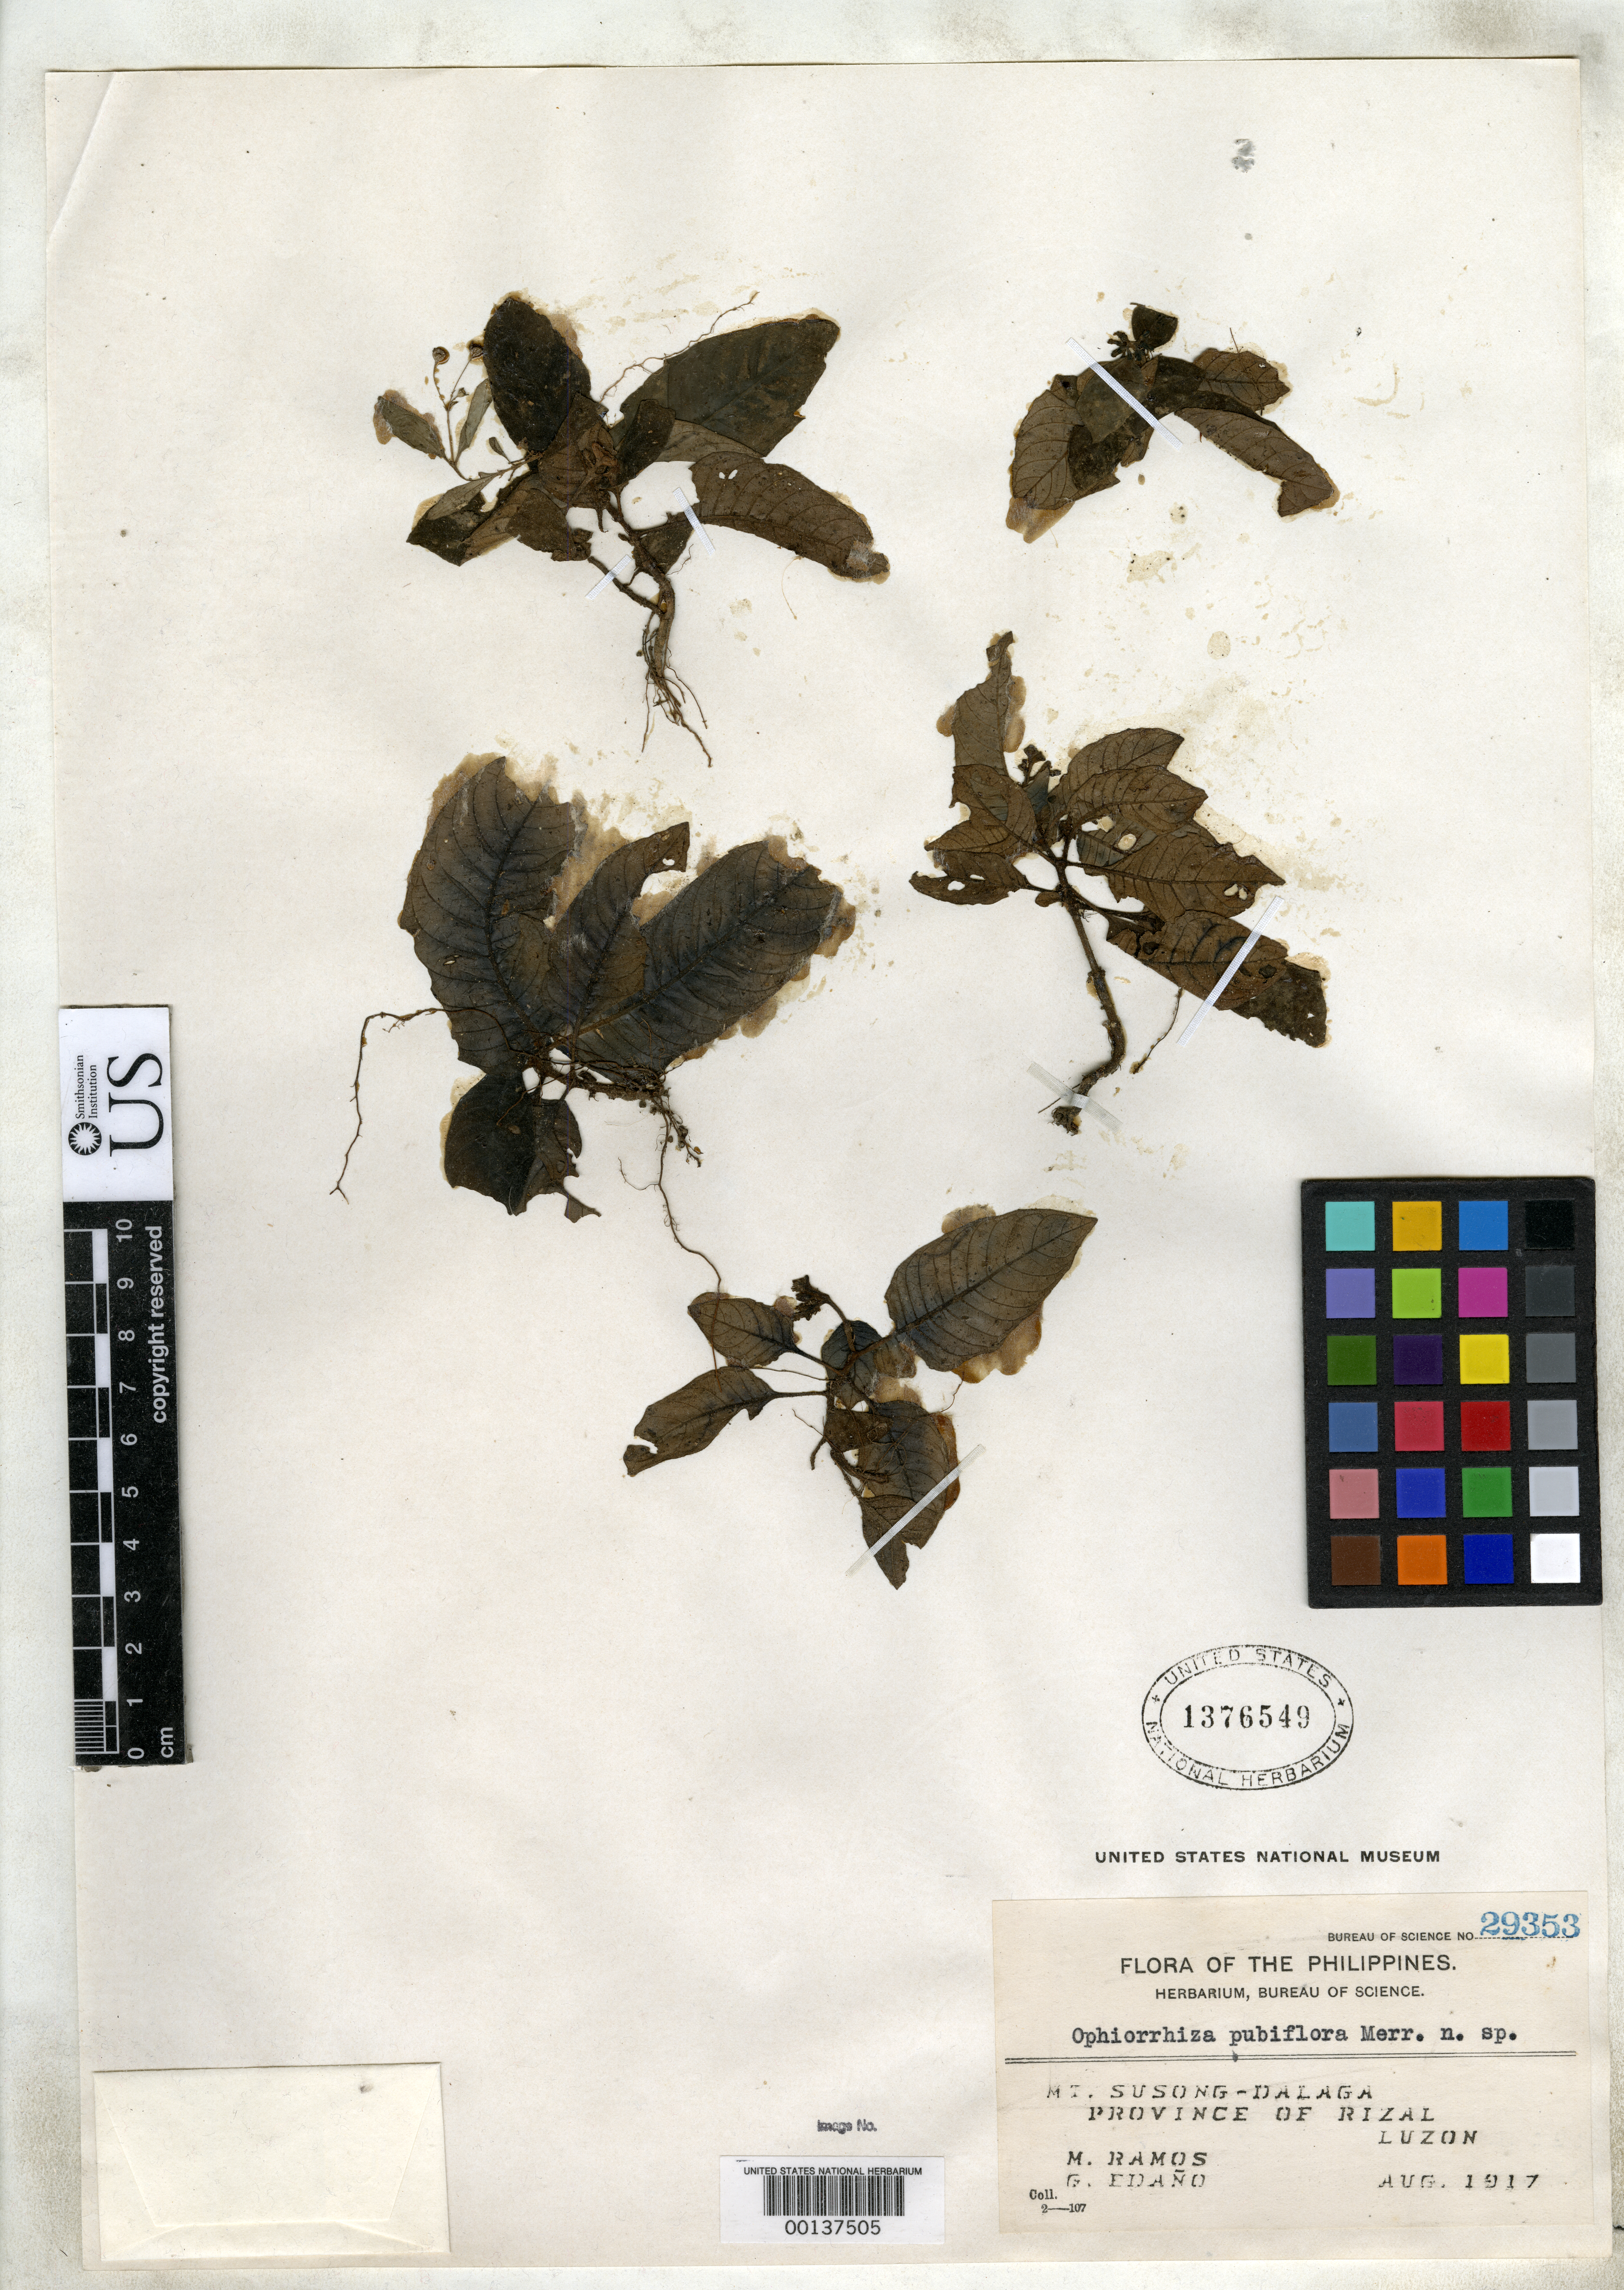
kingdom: Plantae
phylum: Tracheophyta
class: Magnoliopsida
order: Gentianales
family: Rubiaceae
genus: Ophiorrhiza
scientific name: Ophiorrhiza pubiflora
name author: Merr.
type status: Isotype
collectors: M. Ramos & G. E. Edaño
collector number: Bur. Sci. 29353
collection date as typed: Aug 1917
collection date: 1917-08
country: Philippines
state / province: Calabarzon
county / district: Rizal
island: Luzon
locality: Mt. Susong-Dalaga.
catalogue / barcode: US 1376549